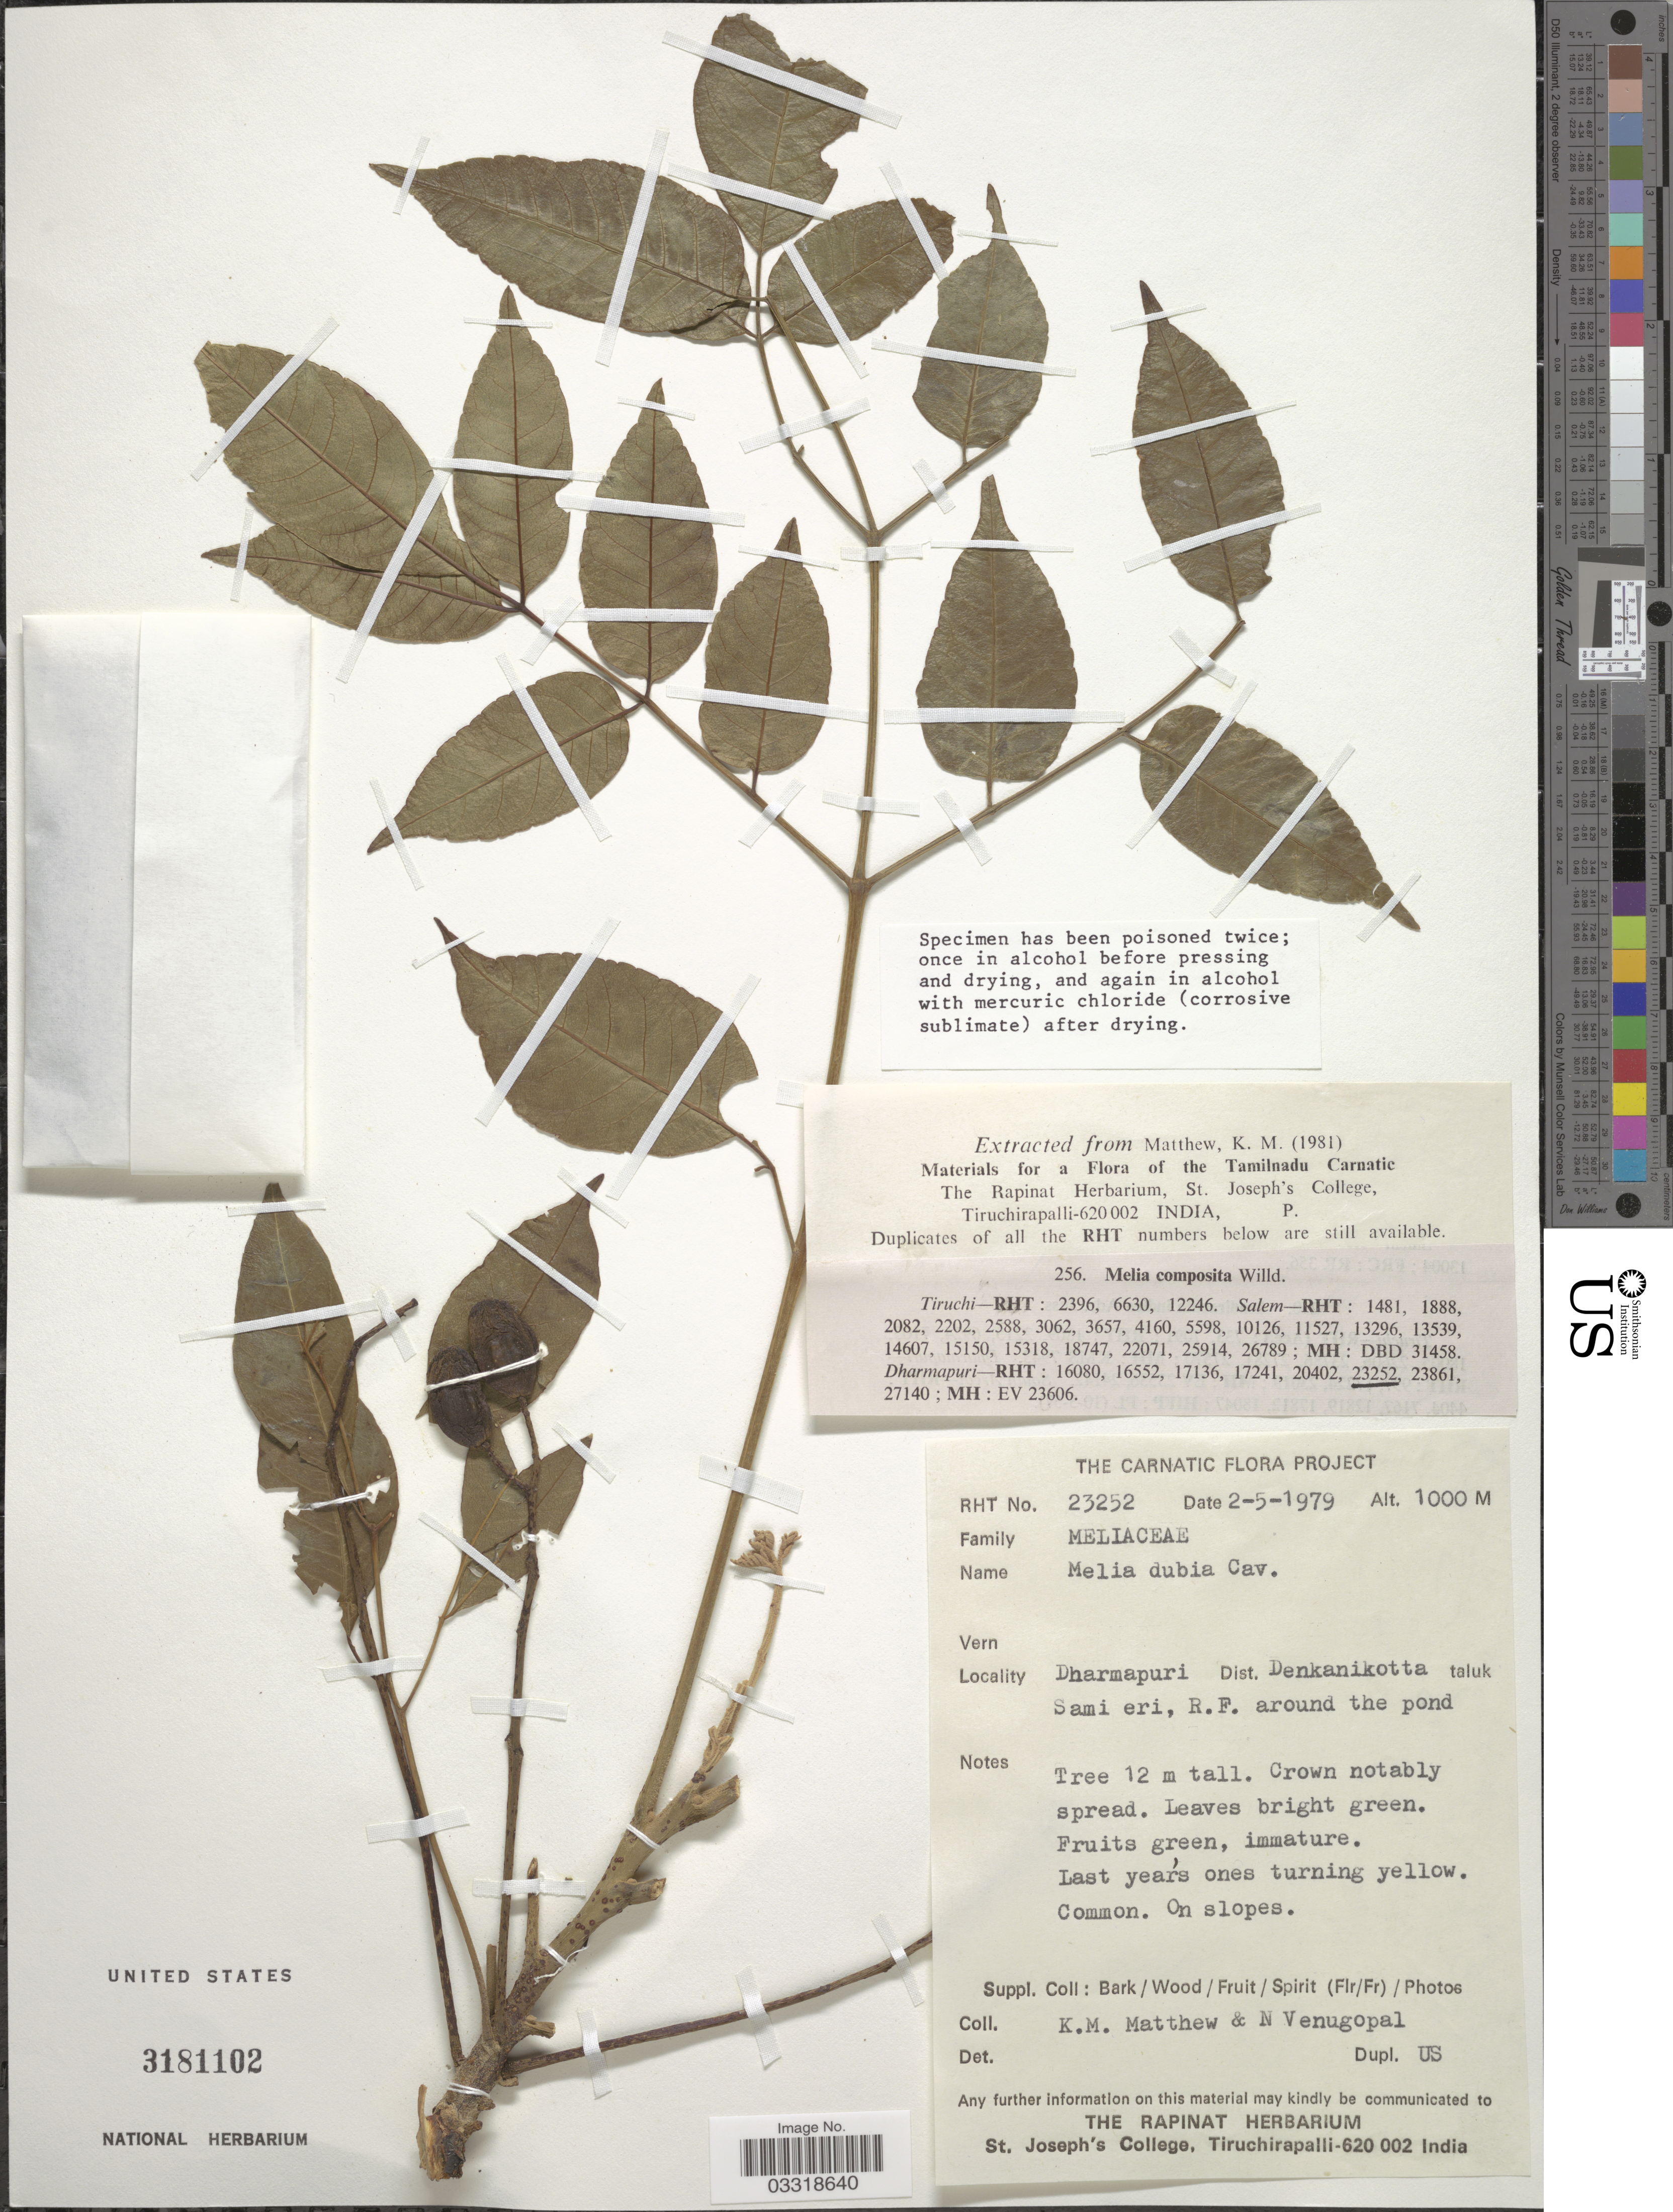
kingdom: Plantae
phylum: Tracheophyta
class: Magnoliopsida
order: Sapindales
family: Meliaceae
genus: Melia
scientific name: Melia dubia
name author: Cav.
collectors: K. M. Matthew & N. Venugopal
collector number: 23252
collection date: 1979-05-02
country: India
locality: Dharmapuri. Dist. Denkanikotta taluk Sami eri, R.F. around the pond.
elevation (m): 1000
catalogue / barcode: US 3181102